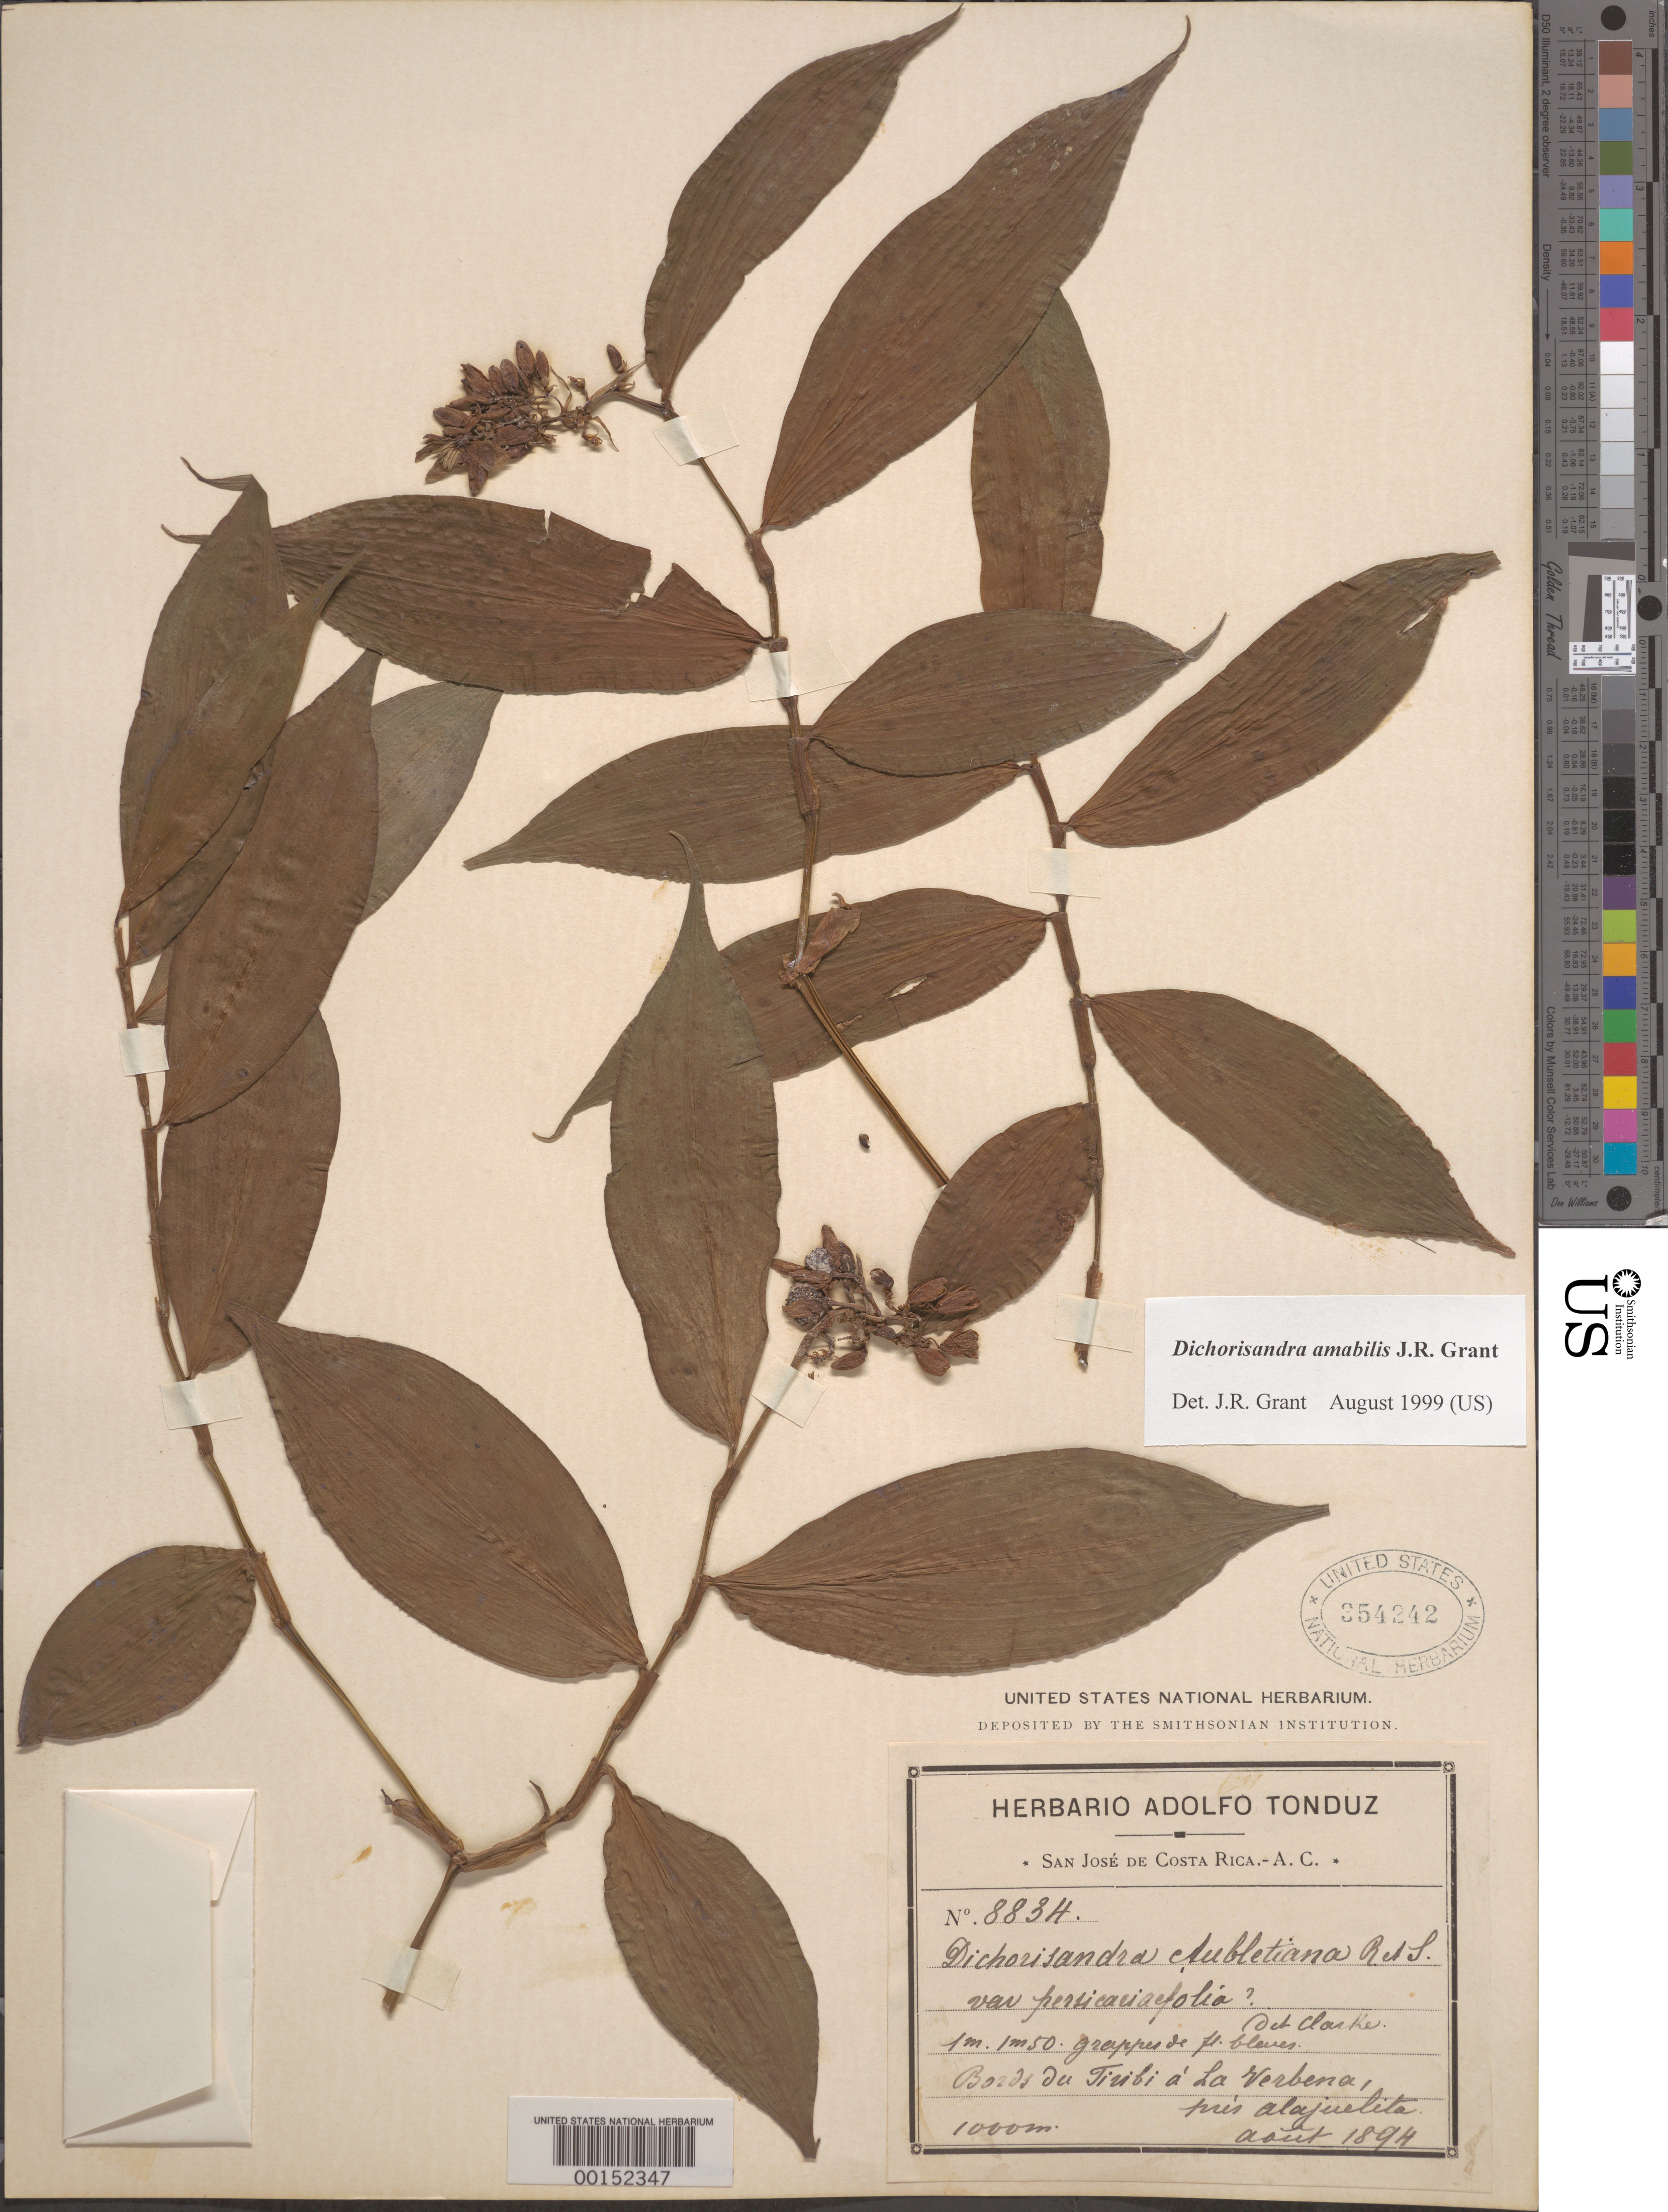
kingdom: Plantae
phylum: Tracheophyta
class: Liliopsida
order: Commelinales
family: Commelinaceae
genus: Dichorisandra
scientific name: Dichorisandra hexandra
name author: (Aubl.) Standl.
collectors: A. Tonduz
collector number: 8834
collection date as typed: Aug 1894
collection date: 1894-08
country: Costa Rica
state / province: San José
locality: Tiribi, near alajuelita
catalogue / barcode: US 354242